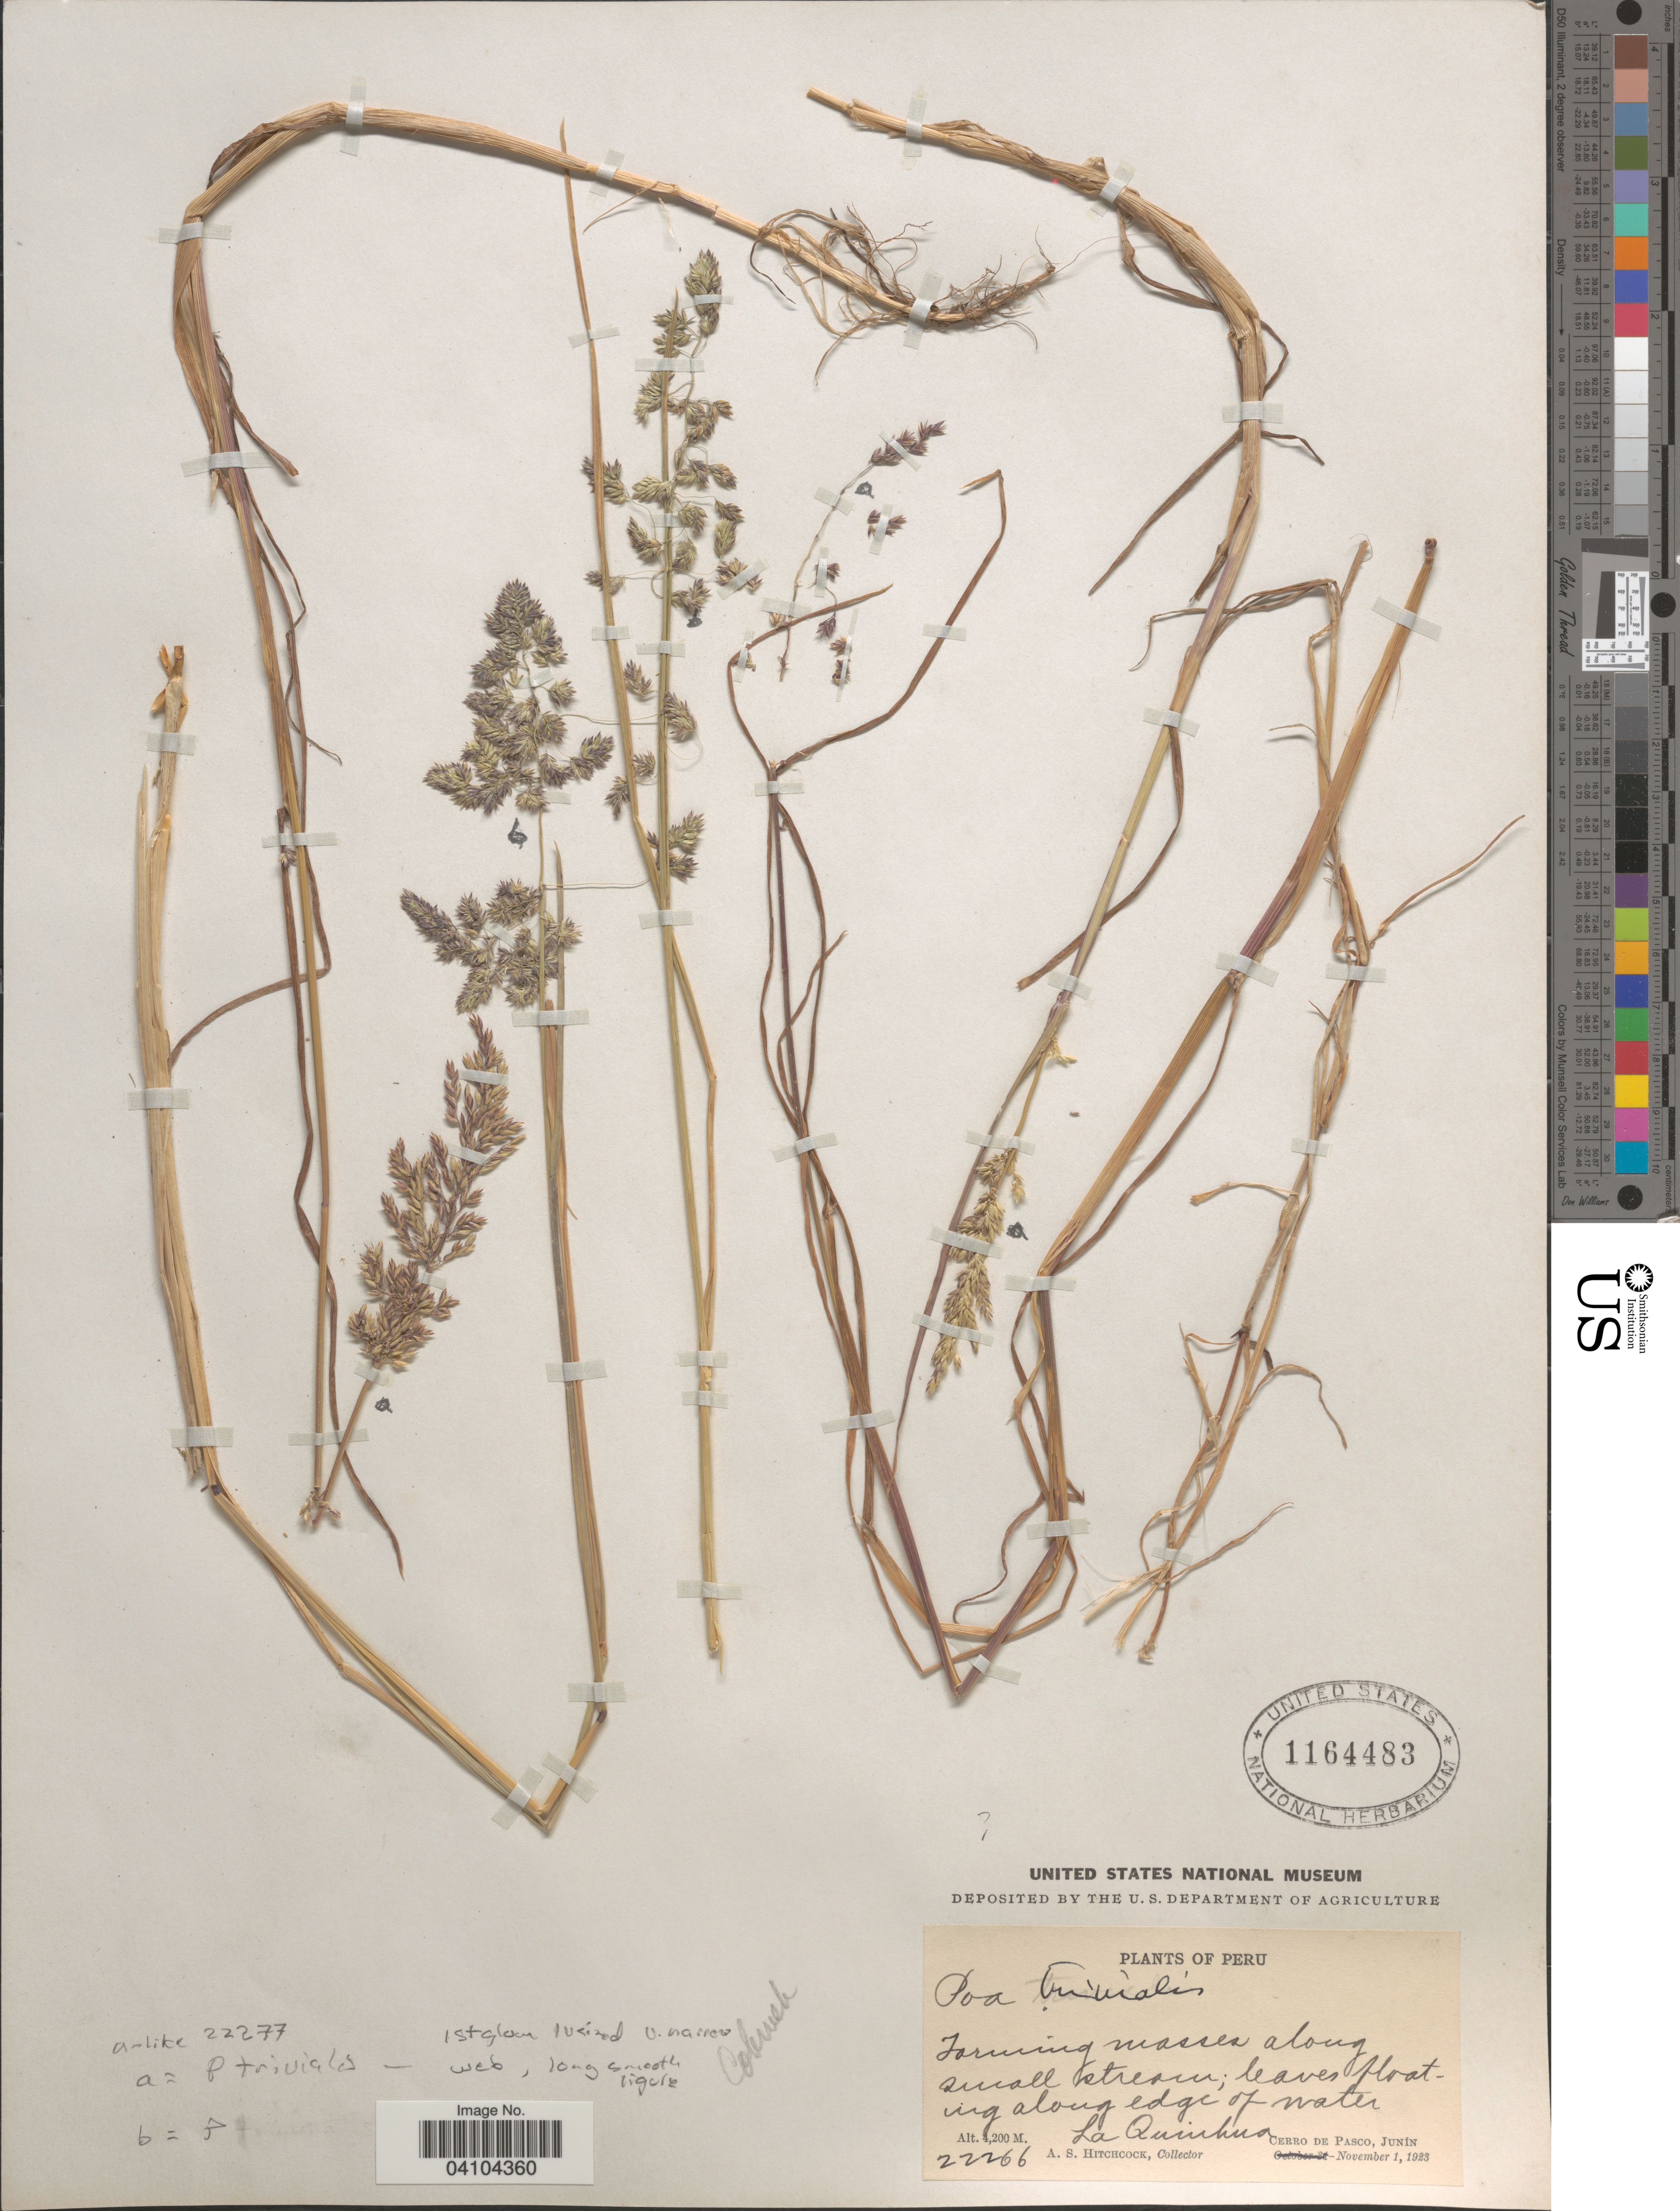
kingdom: Plantae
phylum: Tracheophyta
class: Liliopsida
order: Poales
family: Poaceae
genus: Poa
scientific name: Poa trivialis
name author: L.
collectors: A. S. Hitchcock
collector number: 22266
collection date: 1923-11-01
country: Peru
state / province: Junin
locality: La Quinhua. Cerro de Pasco.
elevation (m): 4200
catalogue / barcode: US 1164483